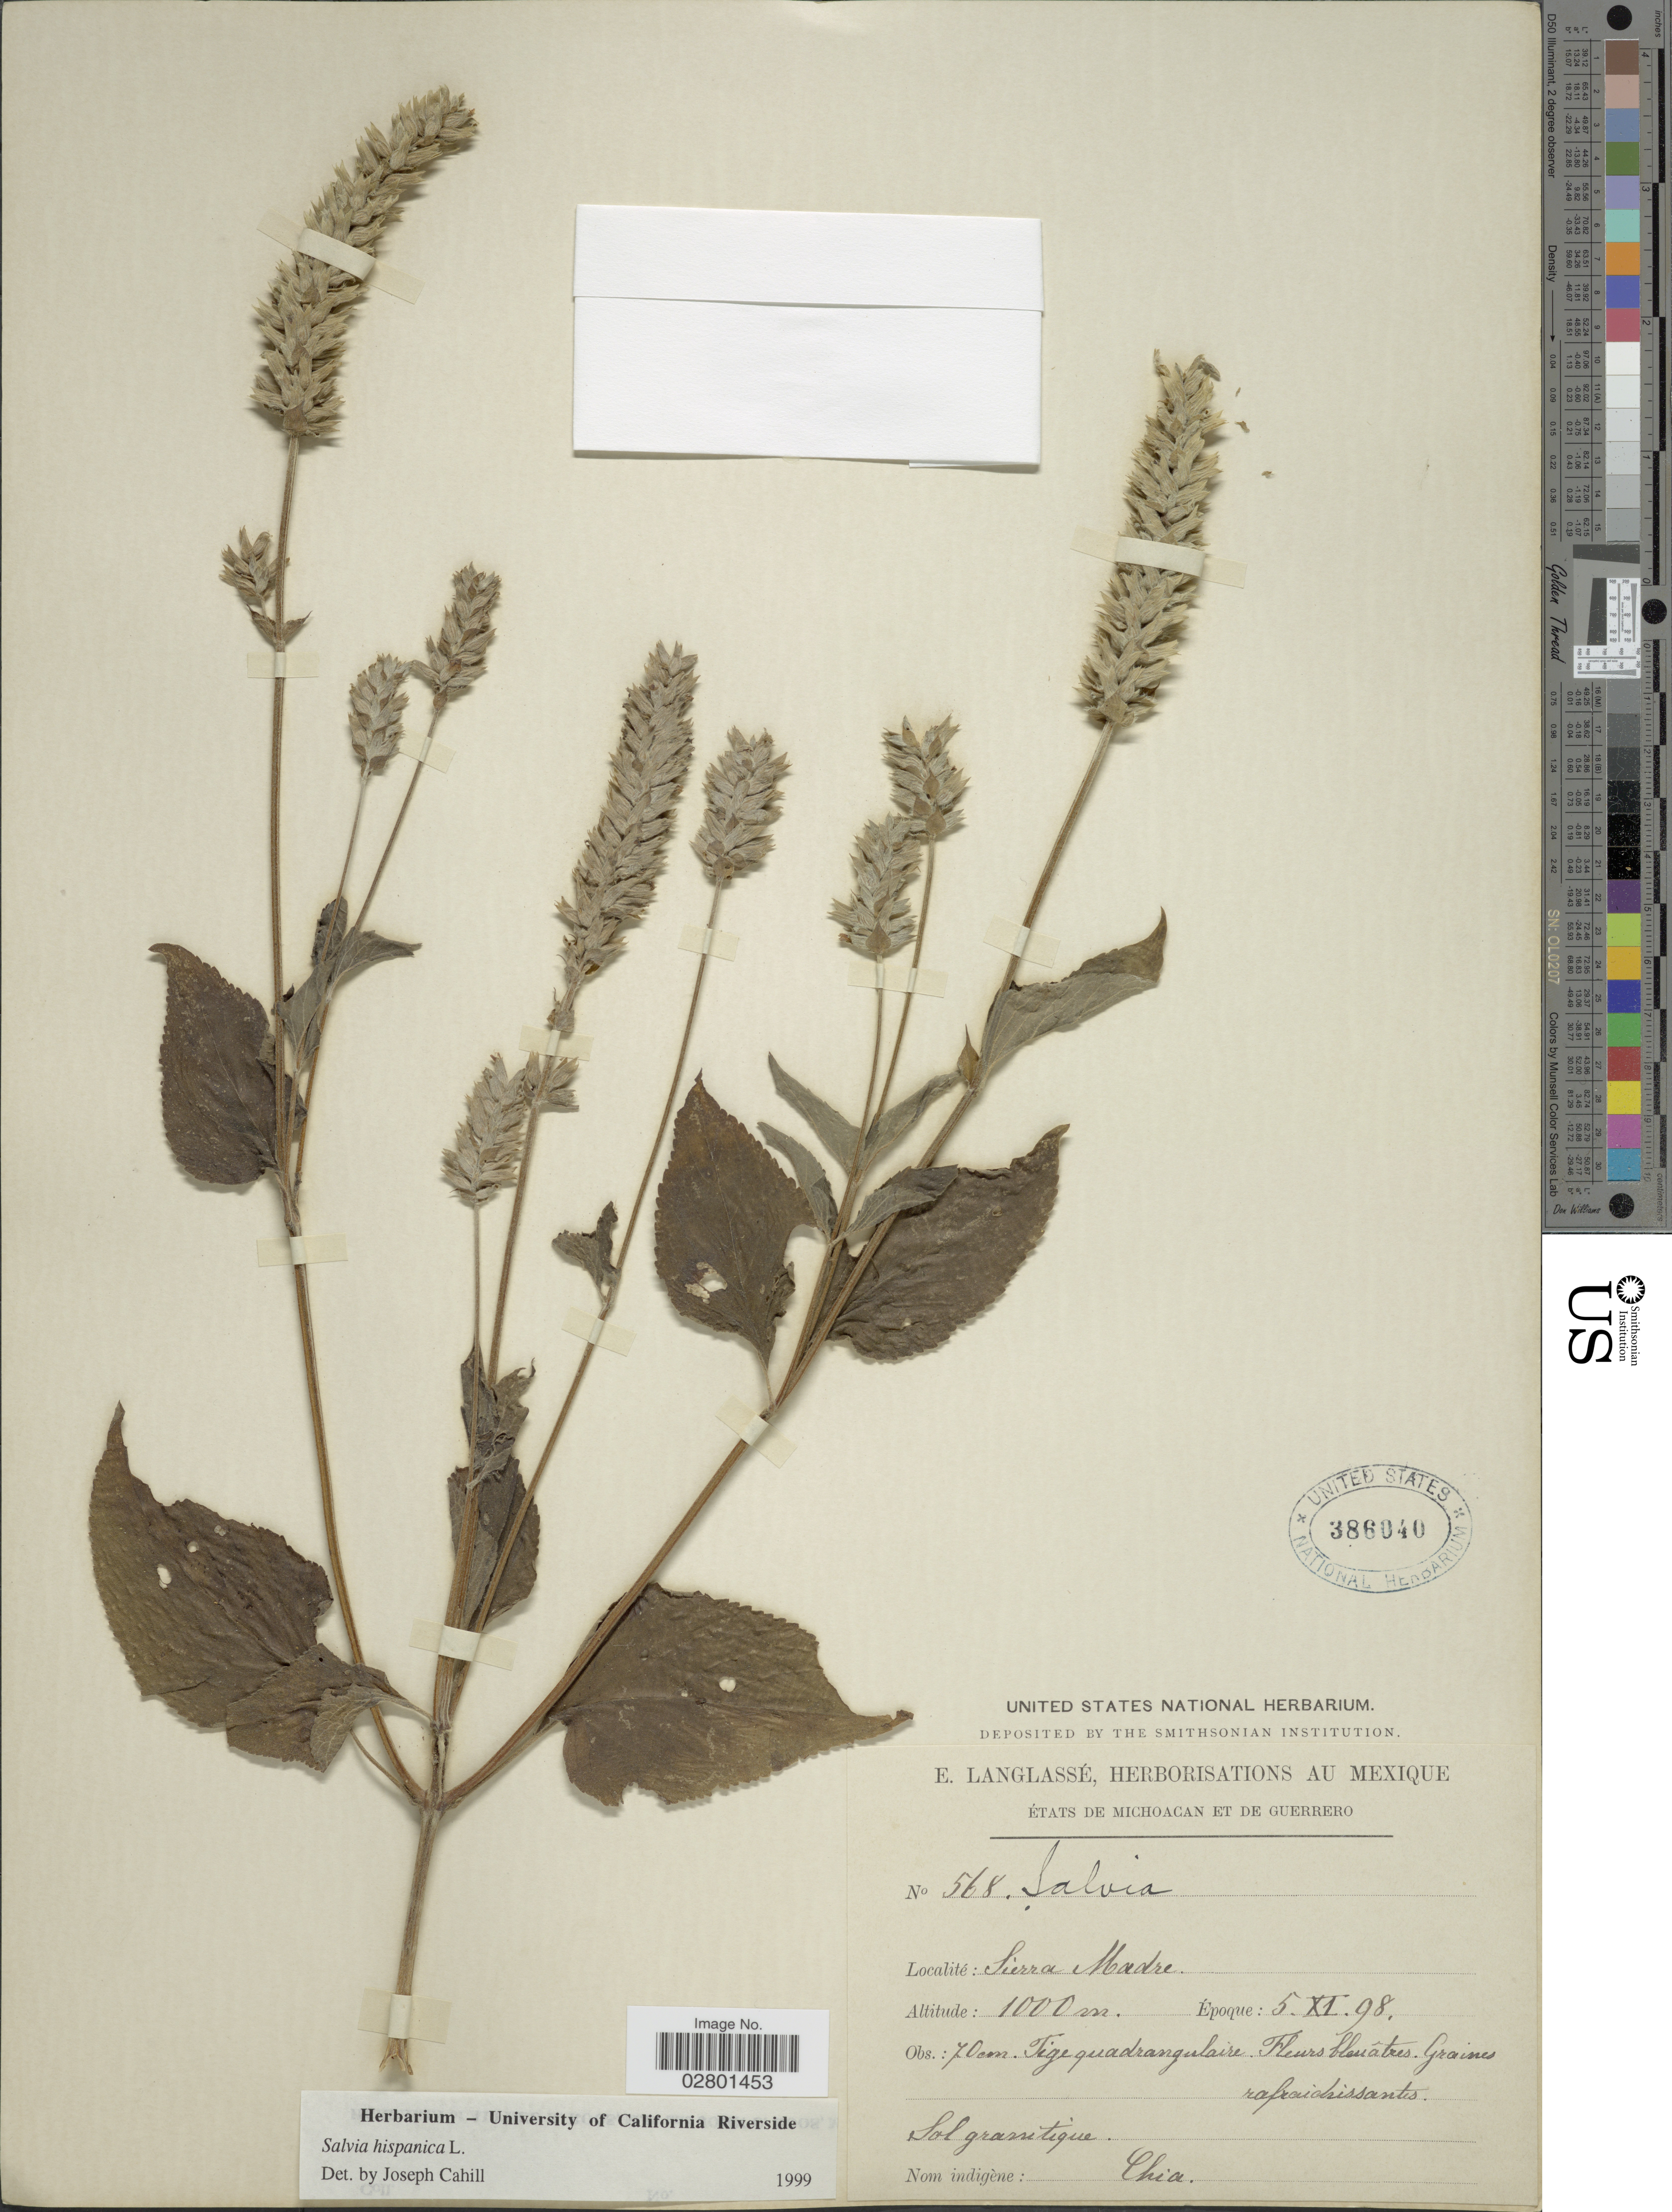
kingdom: Plantae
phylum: Tracheophyta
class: Magnoliopsida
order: Lamiales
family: Lamiaceae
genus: Salvia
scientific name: Salvia hispanica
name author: L.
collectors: E. Langlassé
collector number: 568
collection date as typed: Transcribed d/m/y: 5/11/98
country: Mexico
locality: États de Michoacan et de Guerrero, Sierra Madre.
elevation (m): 1000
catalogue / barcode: US 386040